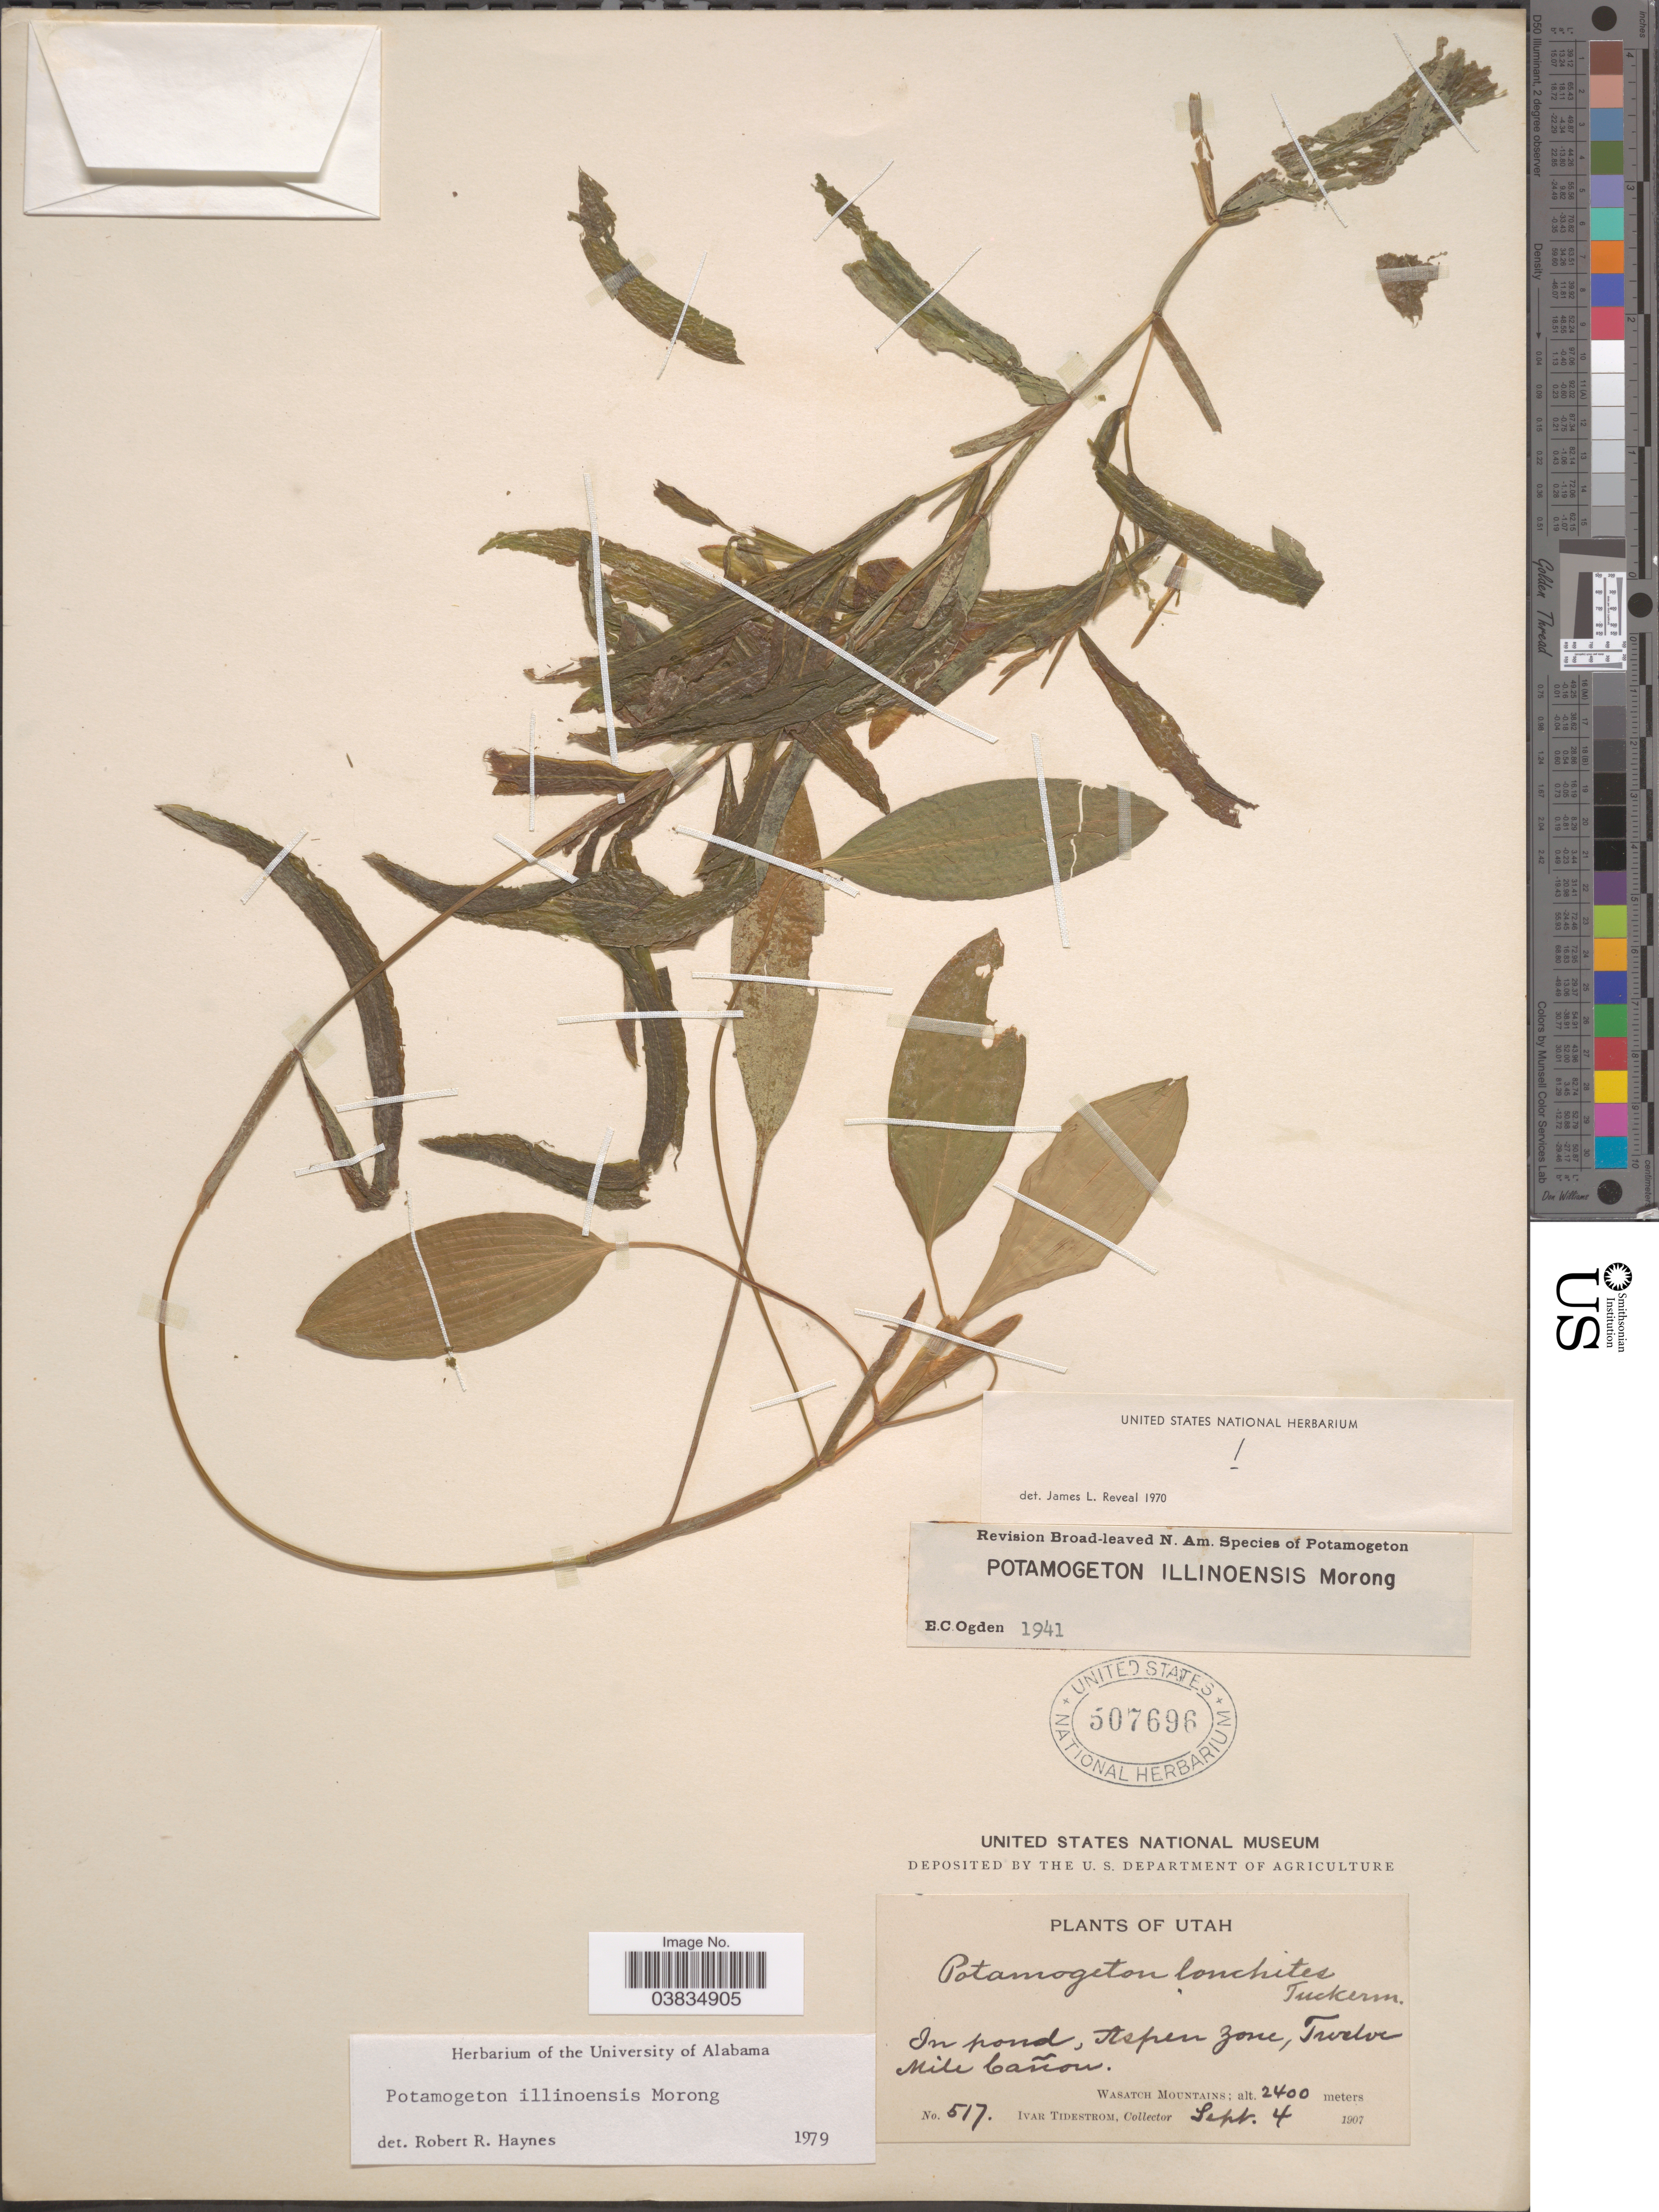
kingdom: Plantae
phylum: Tracheophyta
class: Liliopsida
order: Alismatales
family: Potamogetonaceae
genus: Potamogeton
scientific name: Potamogeton illinoensis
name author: Morong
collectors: I. F. Tidestrom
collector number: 517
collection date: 1907-09-04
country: United States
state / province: Utah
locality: In pond, Aspen Zone, Twelve Mile Cañon. Wasatch Mountains.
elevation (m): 2400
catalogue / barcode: US 507696